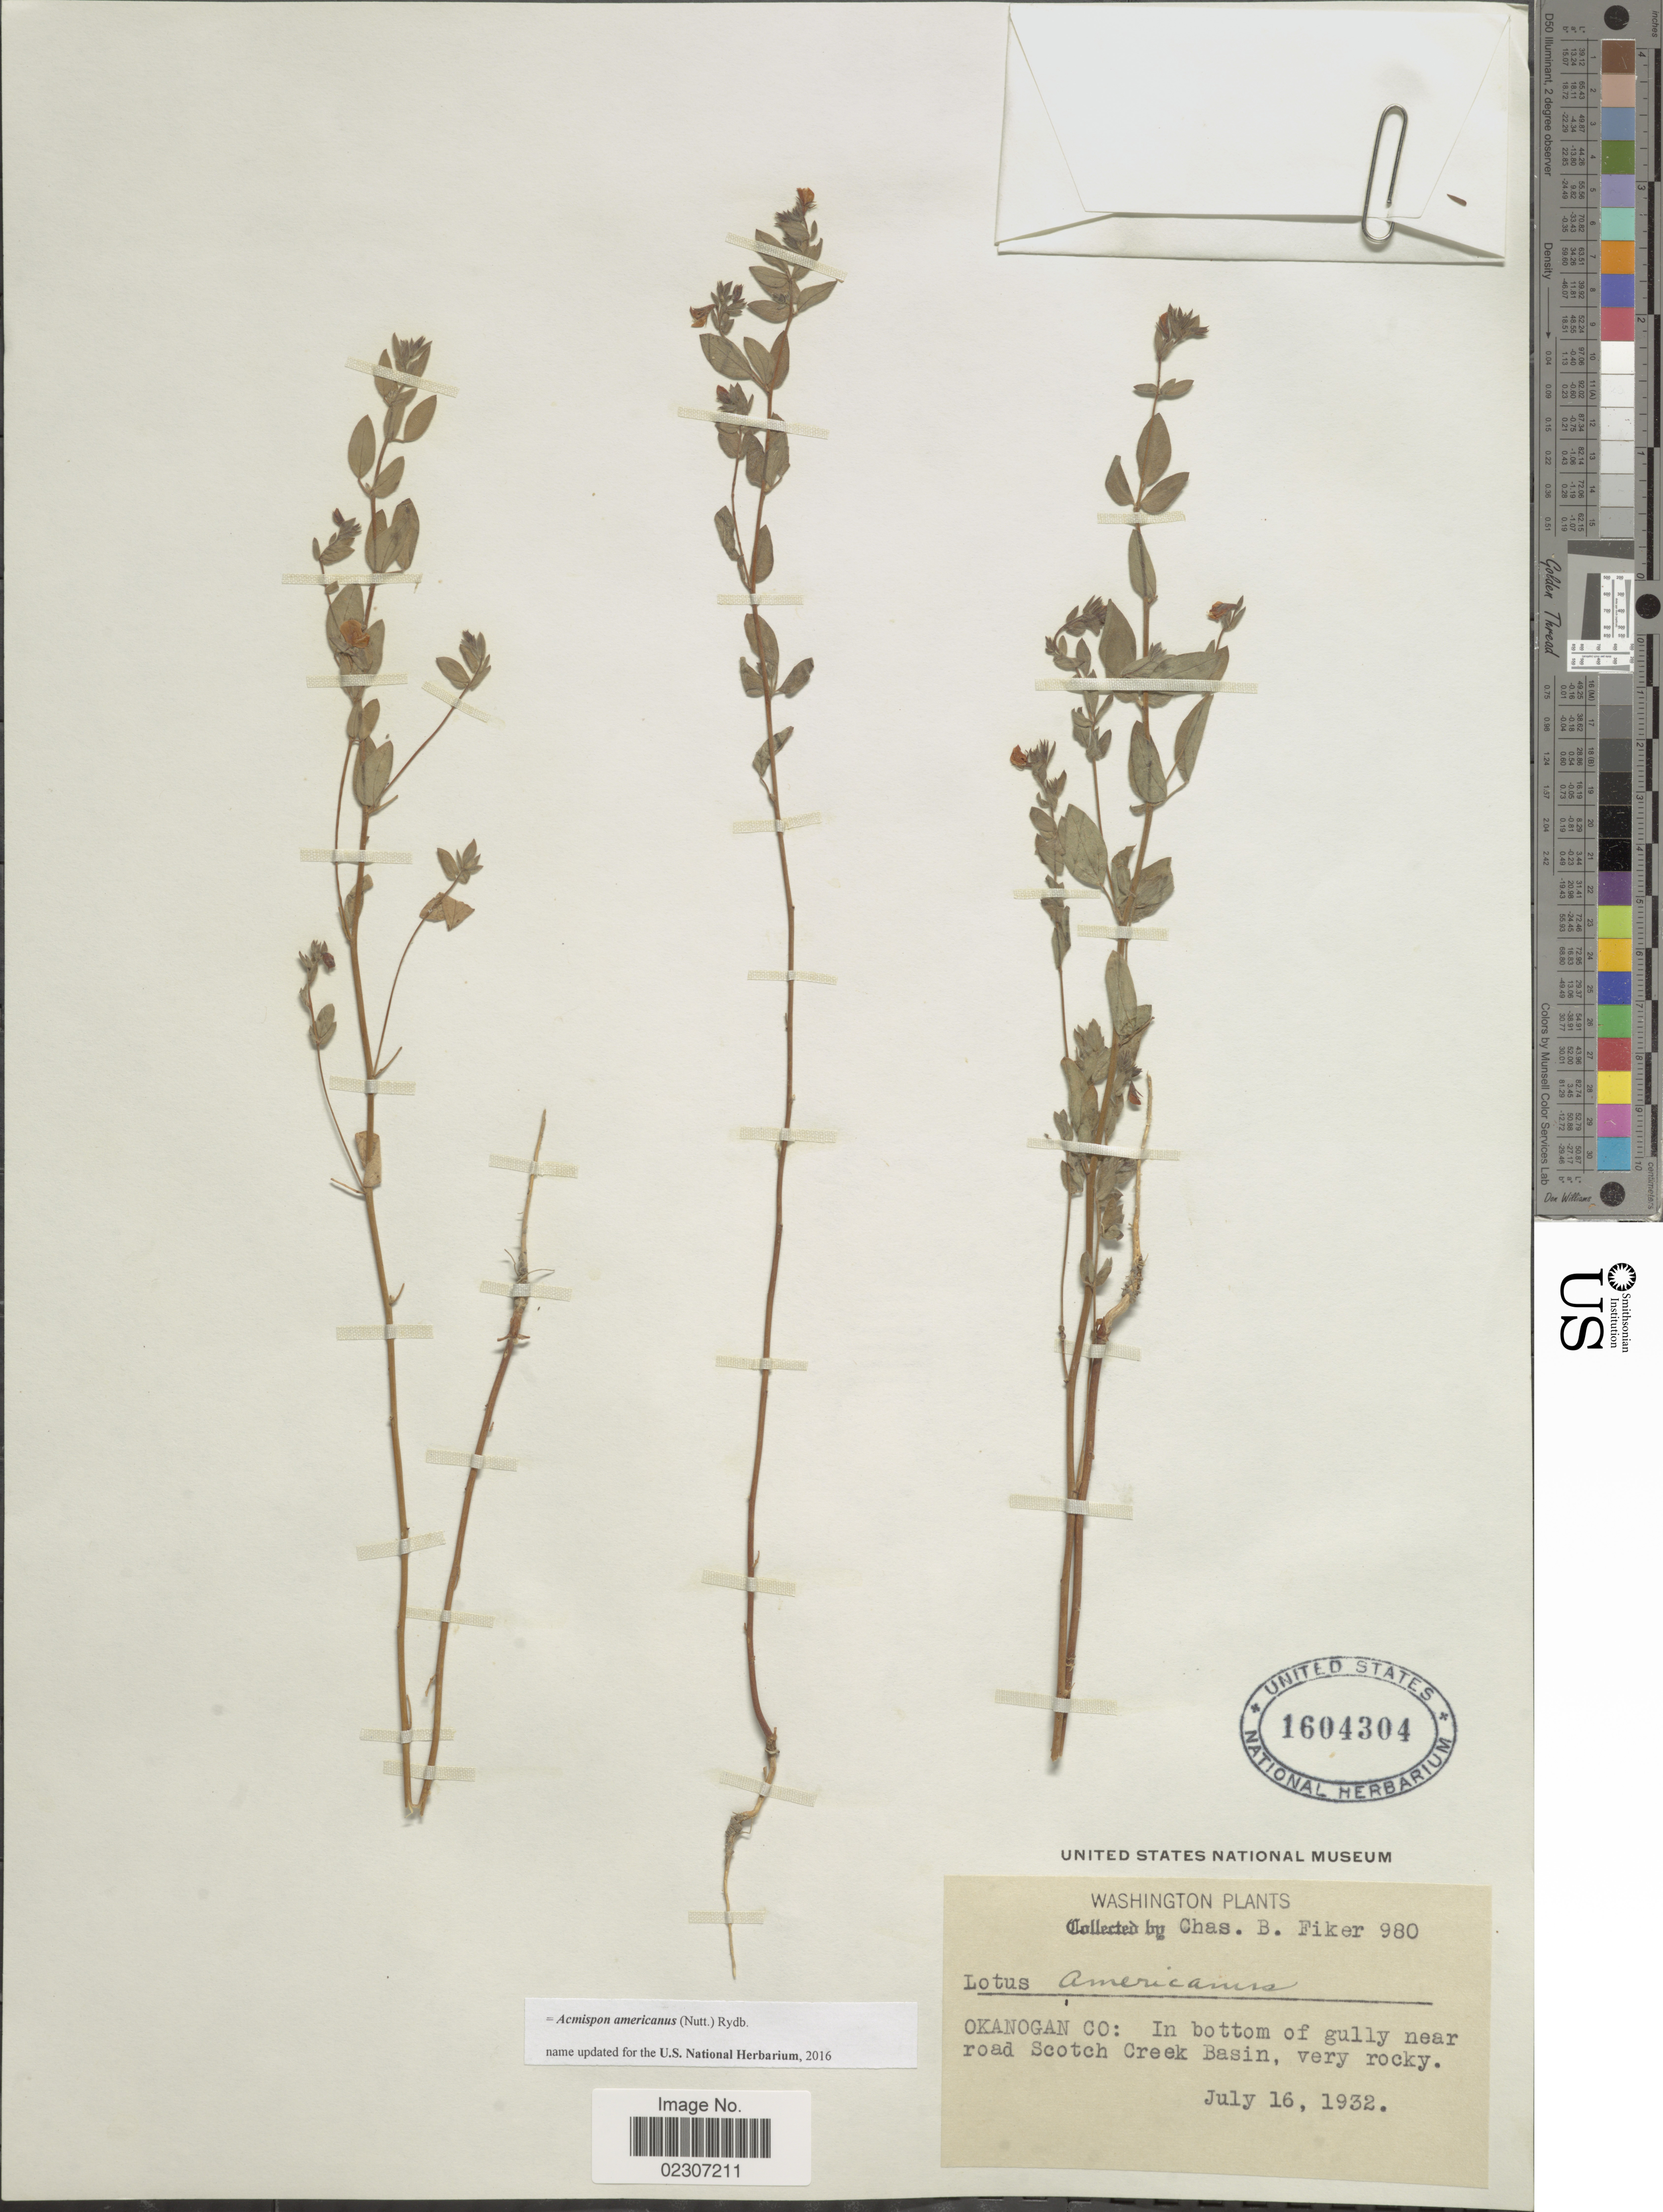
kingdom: Plantae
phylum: Tracheophyta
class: Magnoliopsida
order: Fabales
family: Fabaceae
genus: Acmispon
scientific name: Acmispon americanus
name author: (Nutt.) Rydb.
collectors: C. Fiker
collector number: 980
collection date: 1932-07-16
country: United States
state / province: Washington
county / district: Okanogan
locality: Okanogan Co.: in bottom of gully near road Scotch Creek Basin.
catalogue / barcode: US 1604304